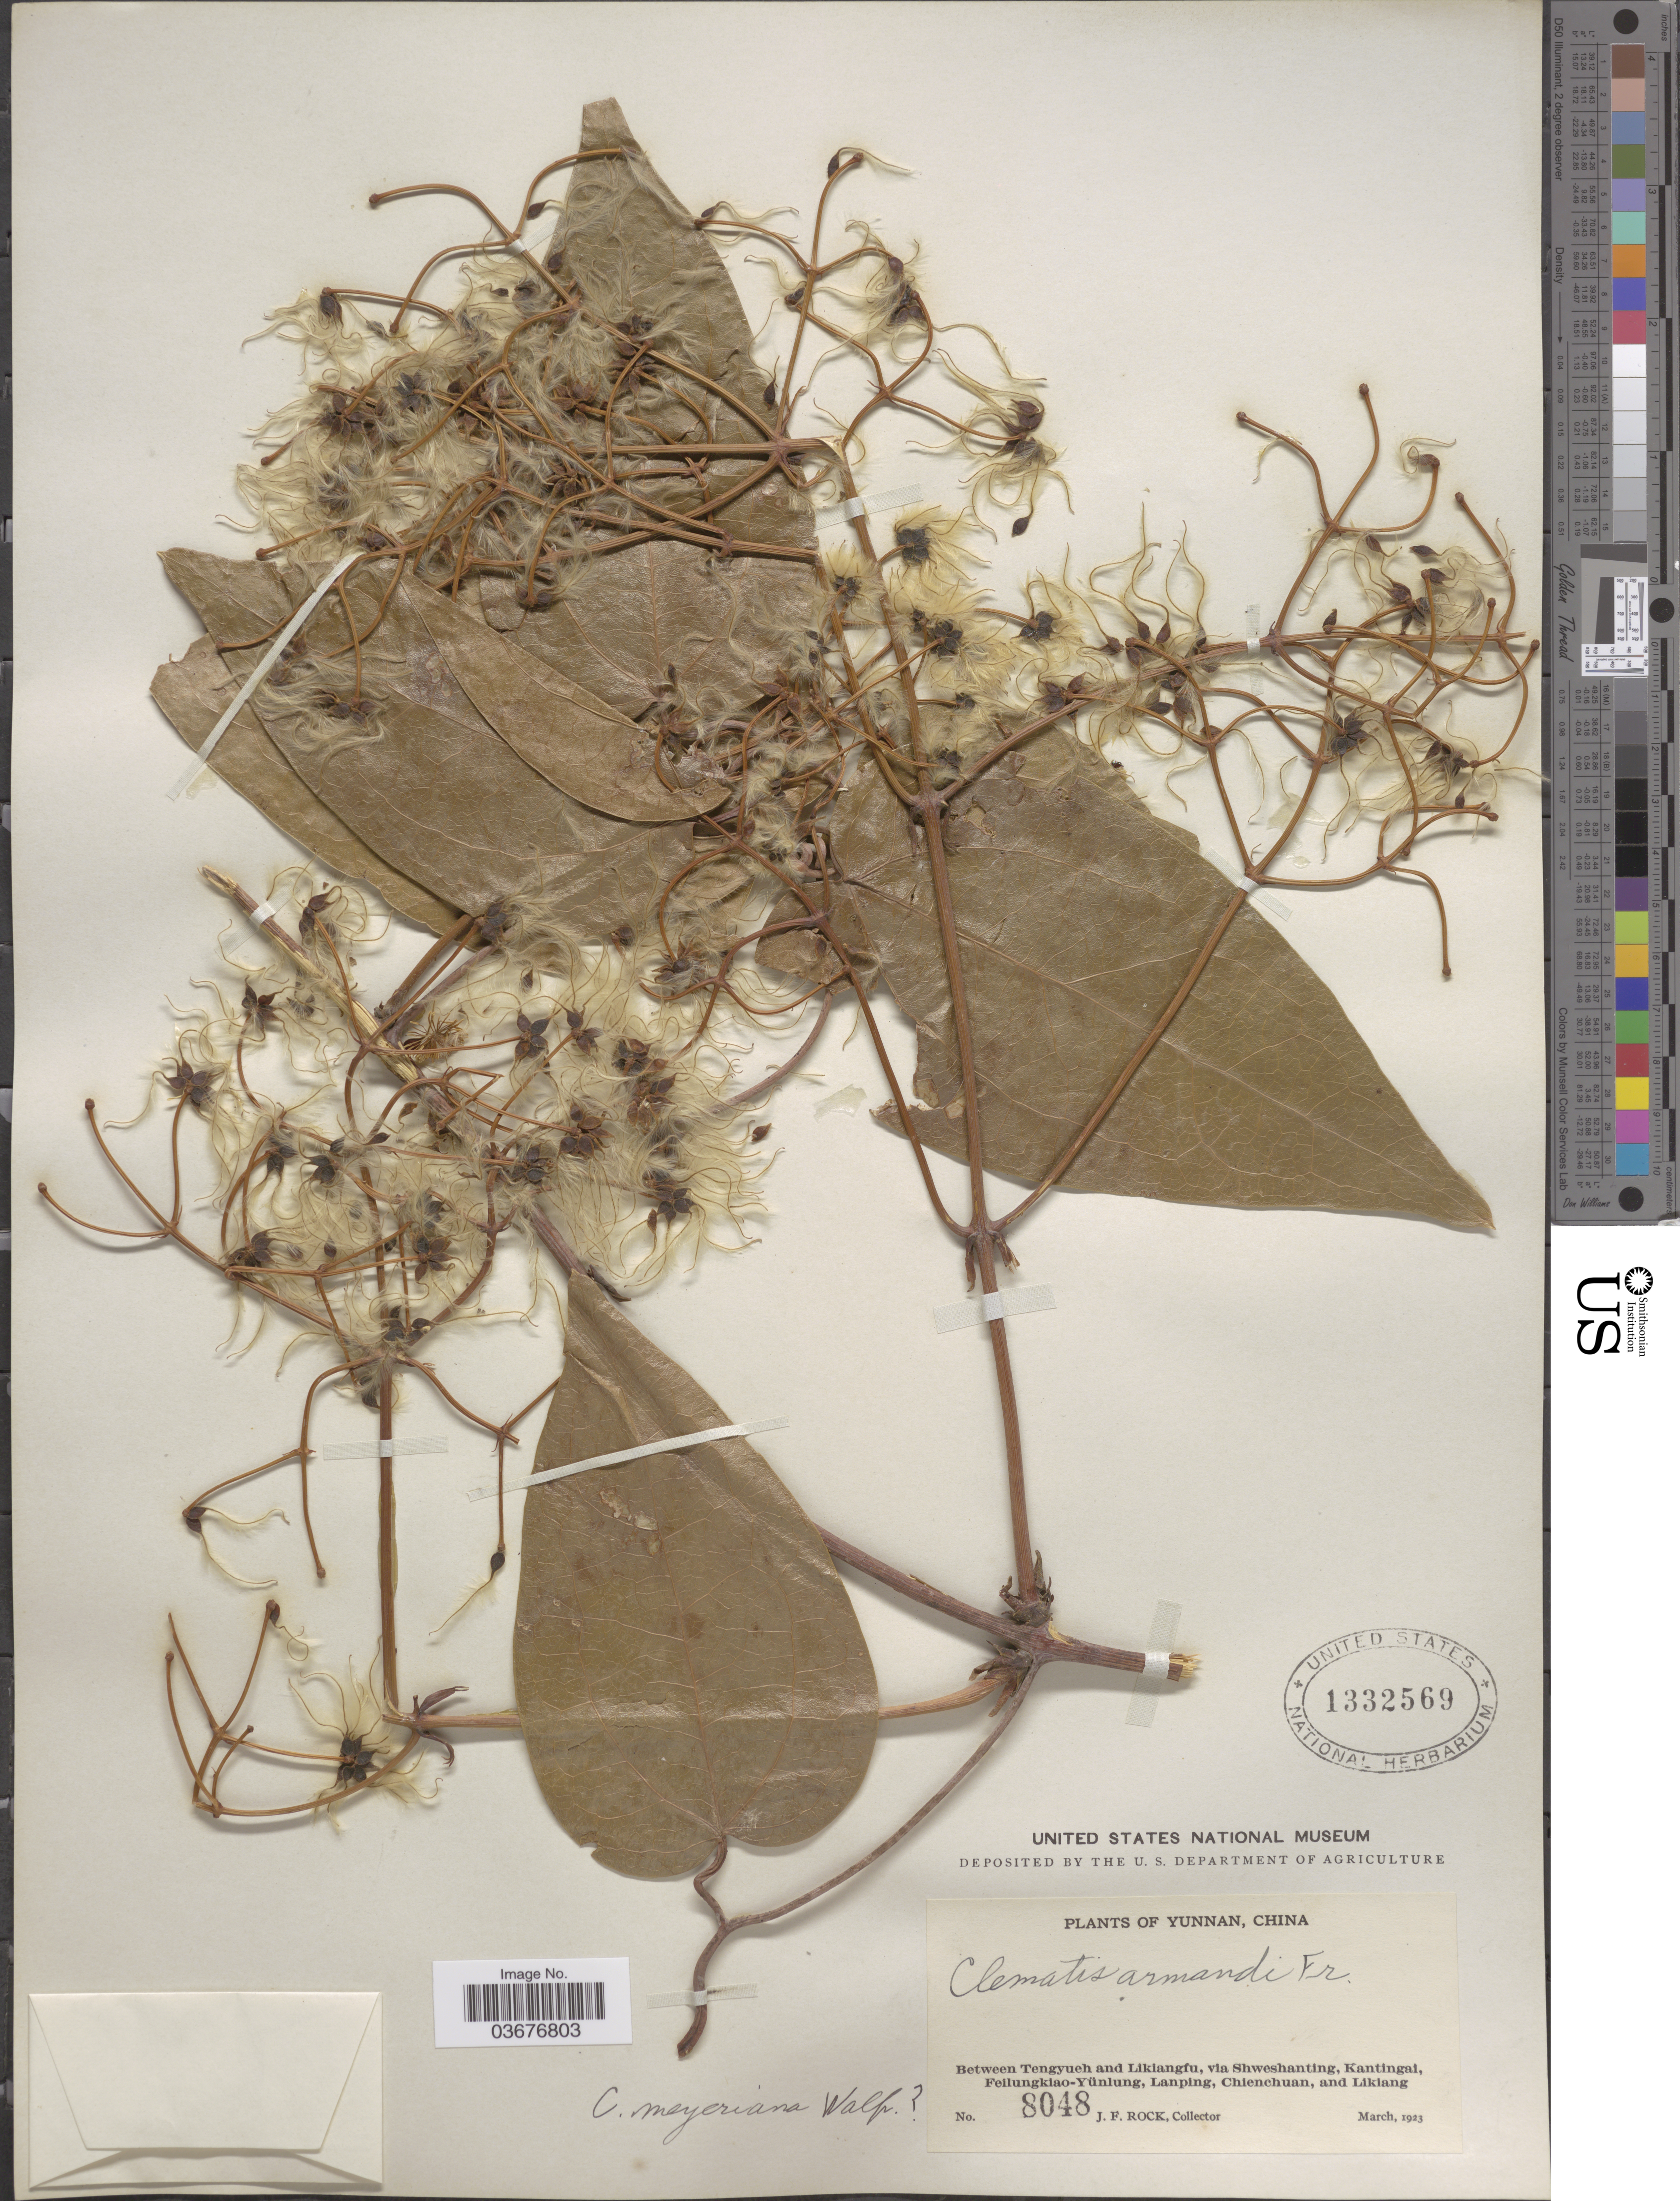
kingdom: Plantae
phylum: Tracheophyta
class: Magnoliopsida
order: Ranunculales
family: Ranunculaceae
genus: Clematis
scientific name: Clematis armandii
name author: Franch.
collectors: J. Rock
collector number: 8048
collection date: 1923-03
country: China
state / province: Yunnan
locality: Between Tengyueh and Llikiangfu, via Shweshanting, Kantingai, Feilungkiao-Yünlung, Lanping, Chienchuan, and Likiang.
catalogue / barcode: US 1332569